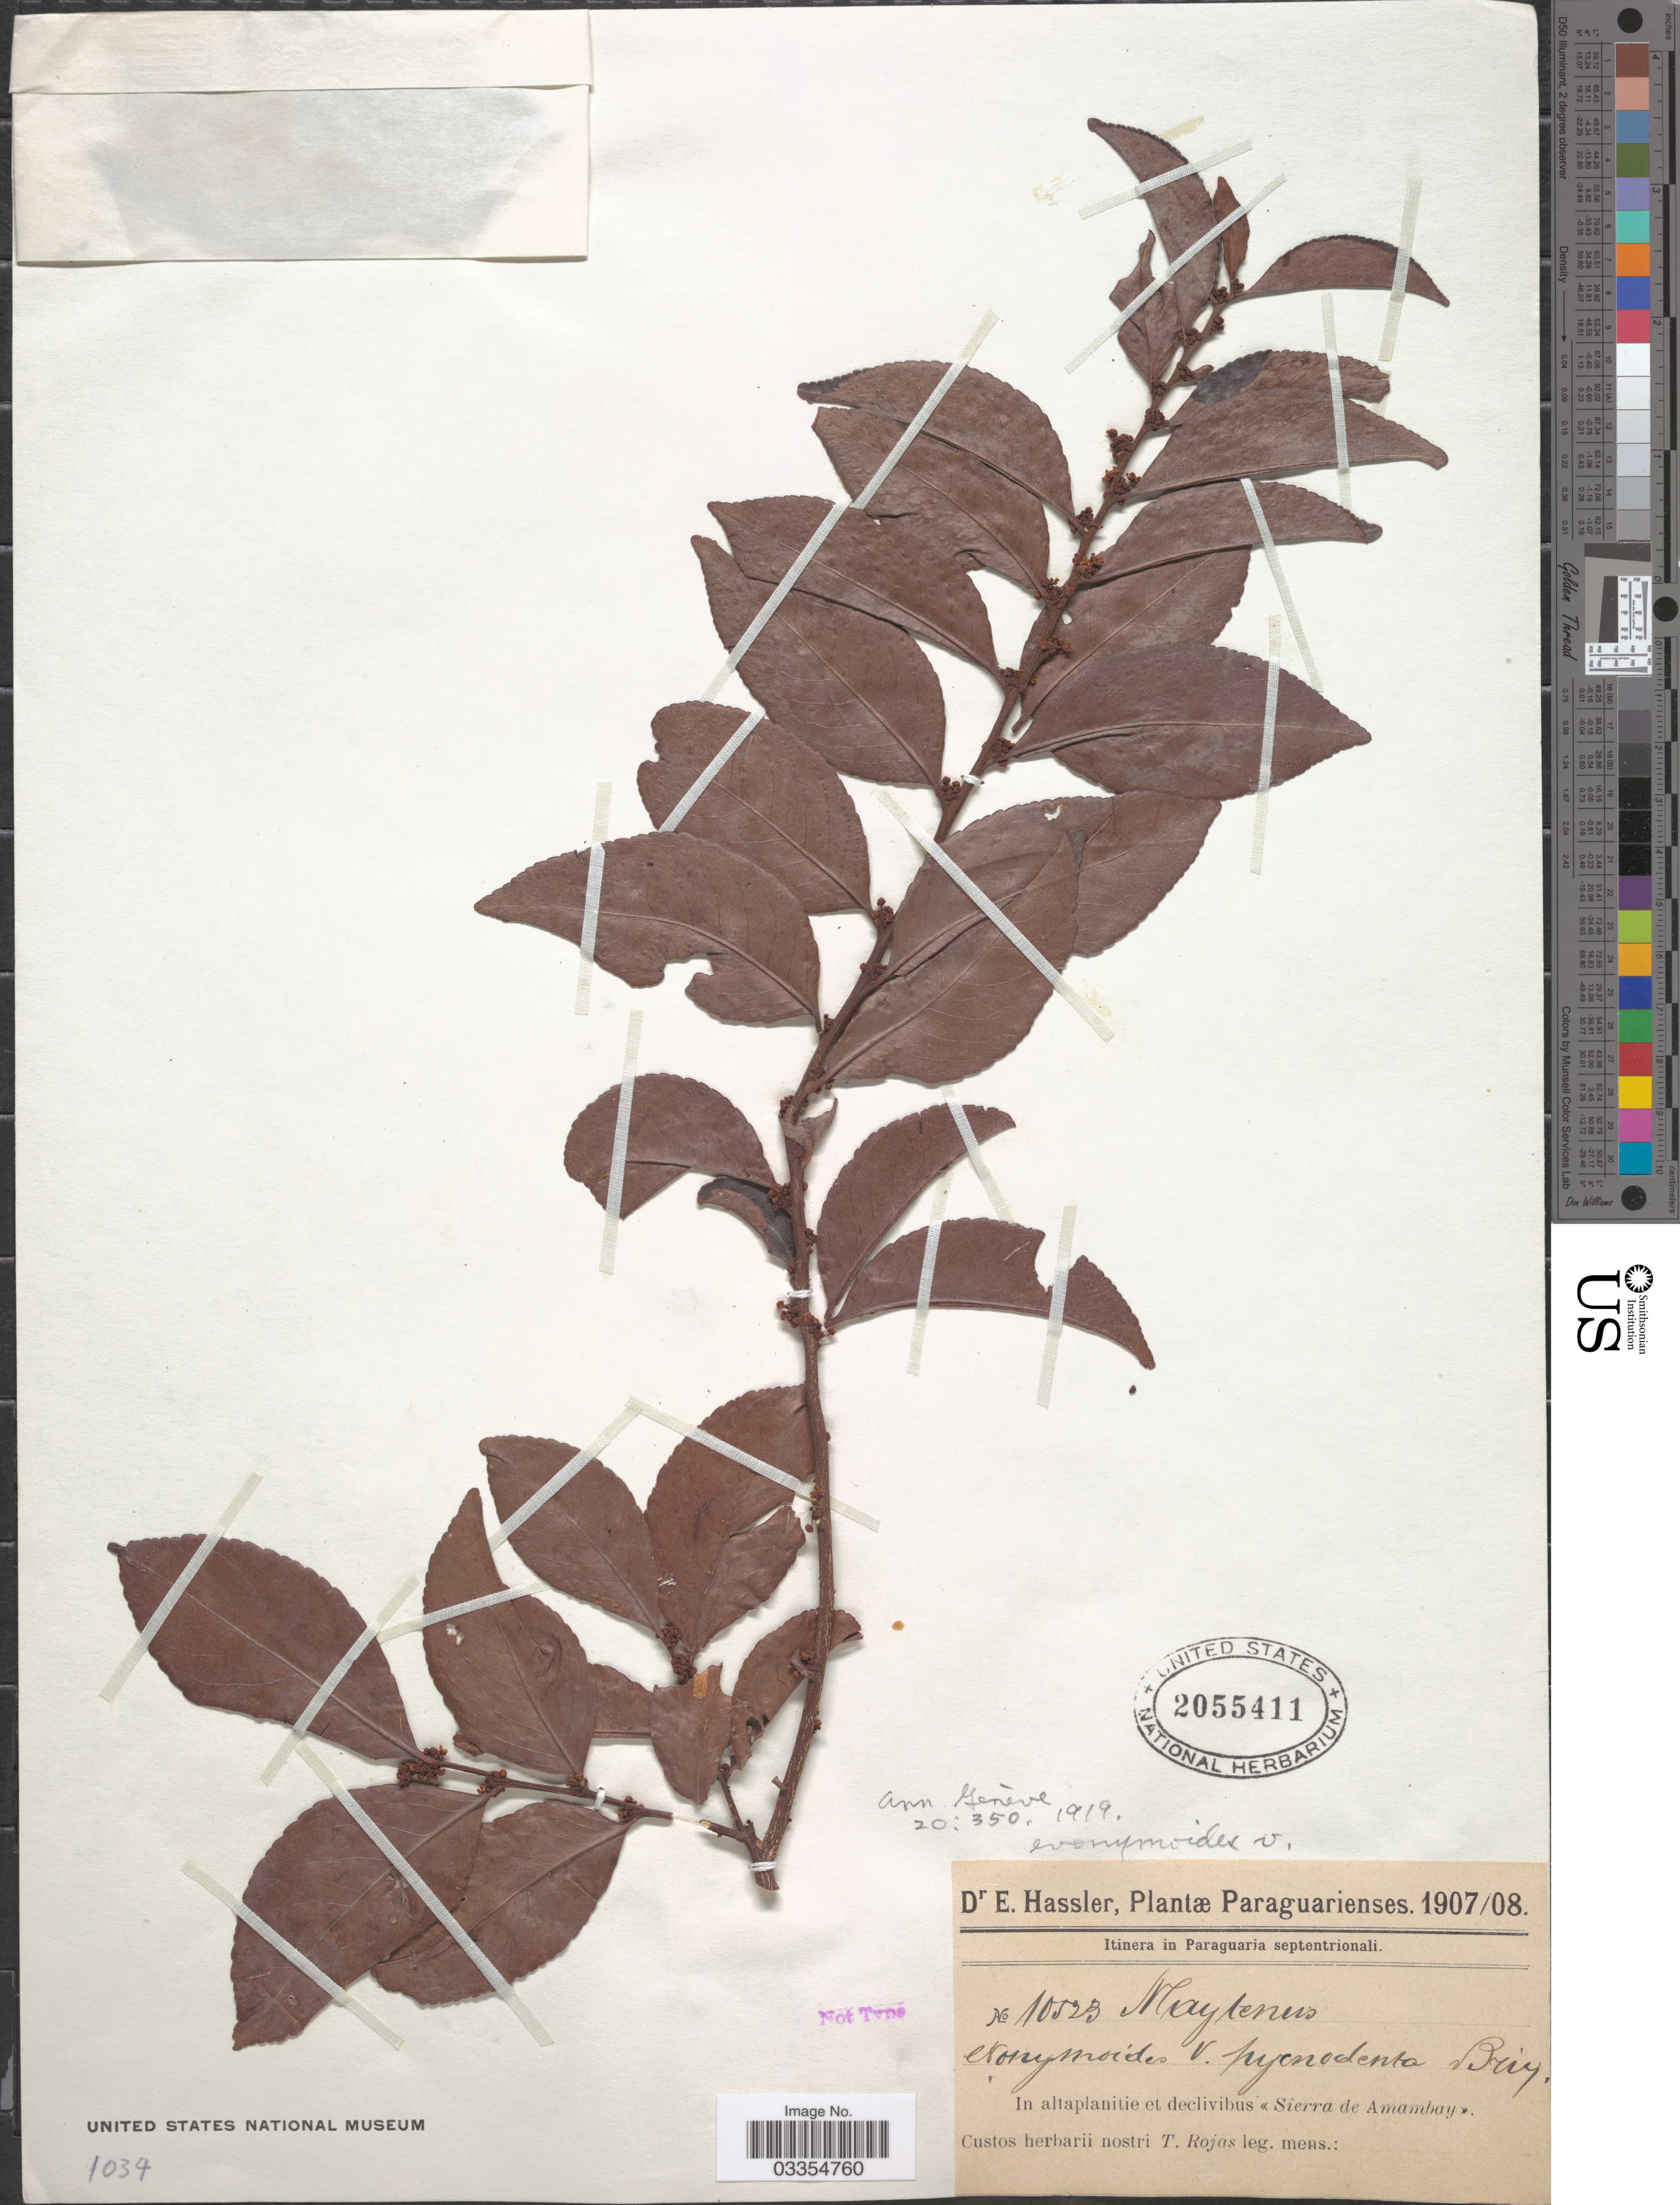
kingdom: Plantae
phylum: Tracheophyta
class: Magnoliopsida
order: Celastrales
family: Celastraceae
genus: Maytenus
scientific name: Maytenus evonymoides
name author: Reissek in Mart.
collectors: T. Rojas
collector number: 10523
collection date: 1907/1908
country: Paraguay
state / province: Paraguari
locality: In Paraguaria septentrionali. In altaplanitie et declivibus << Sierra de Amambay >>.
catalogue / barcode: US 2055411